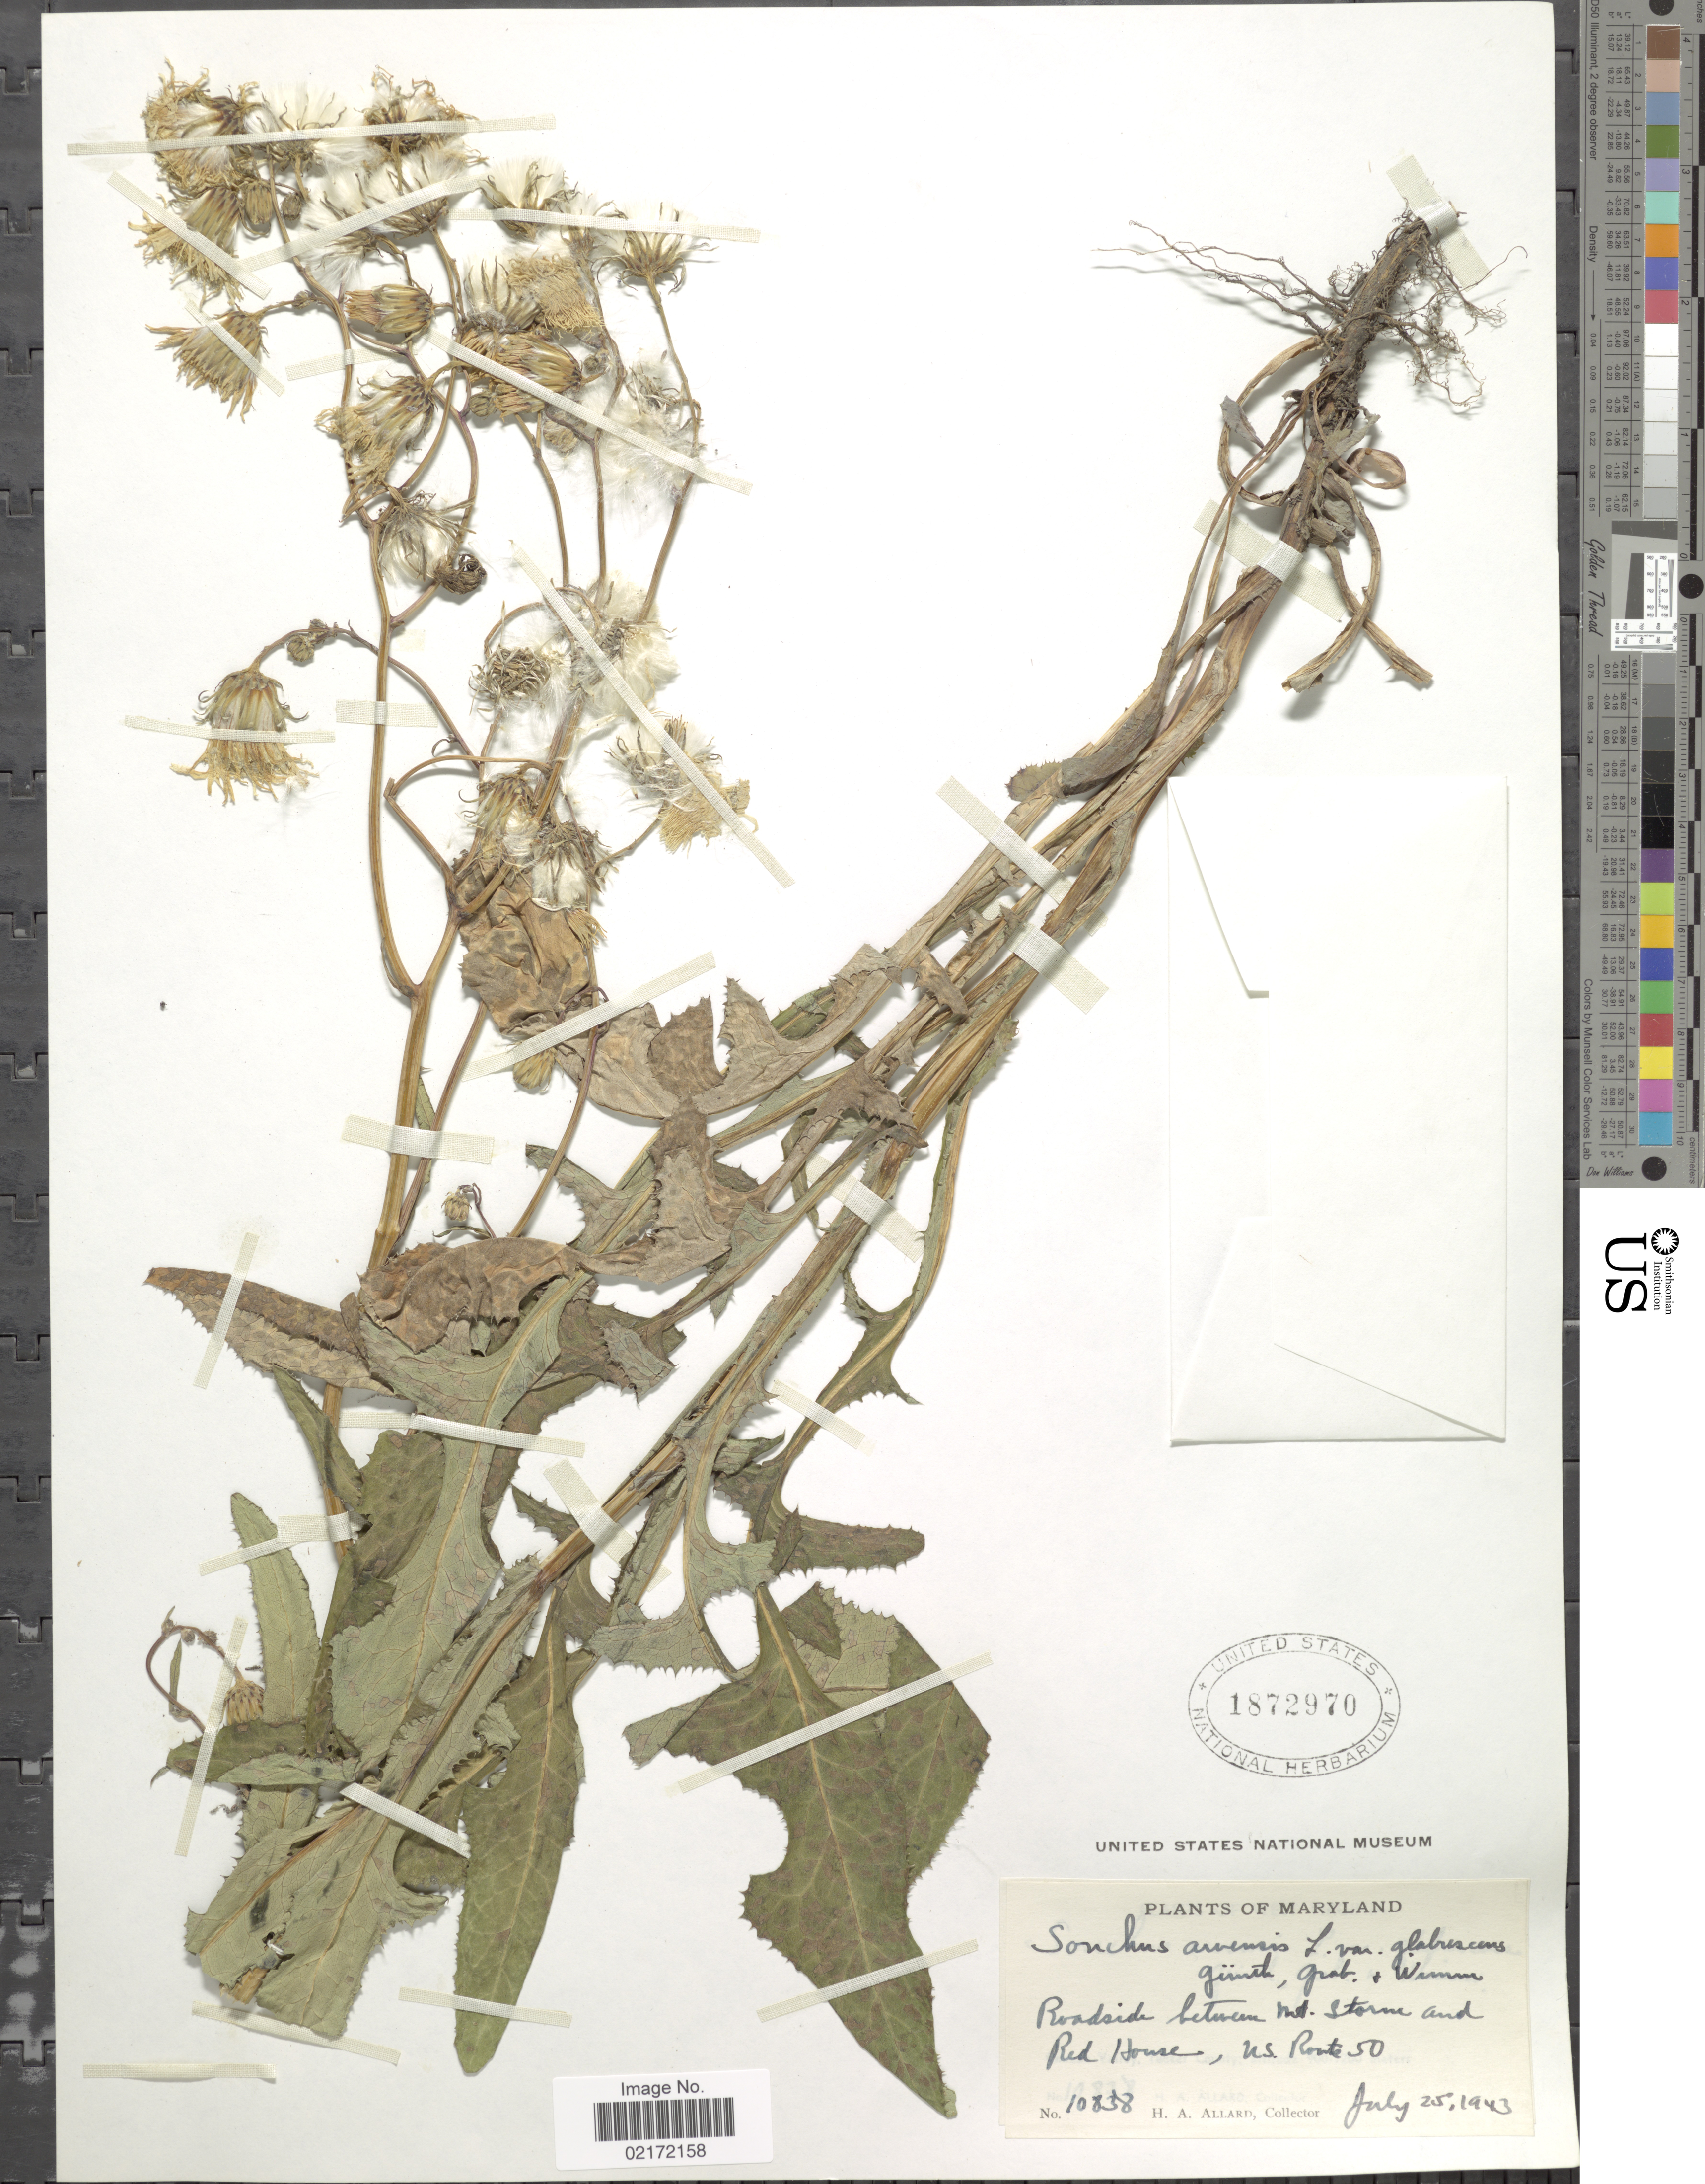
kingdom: Plantae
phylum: Tracheophyta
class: Magnoliopsida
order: Asterales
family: Asteraceae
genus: Sonchus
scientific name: Sonchus arvensis subsp. uliginosus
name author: (M. Bieb.) Nyman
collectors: H. A. Allard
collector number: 10838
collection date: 1943-07-25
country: United States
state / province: Maryland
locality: Roadsdie between Mt. Storm and Red House, U.S. Route 50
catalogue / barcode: US 1872970